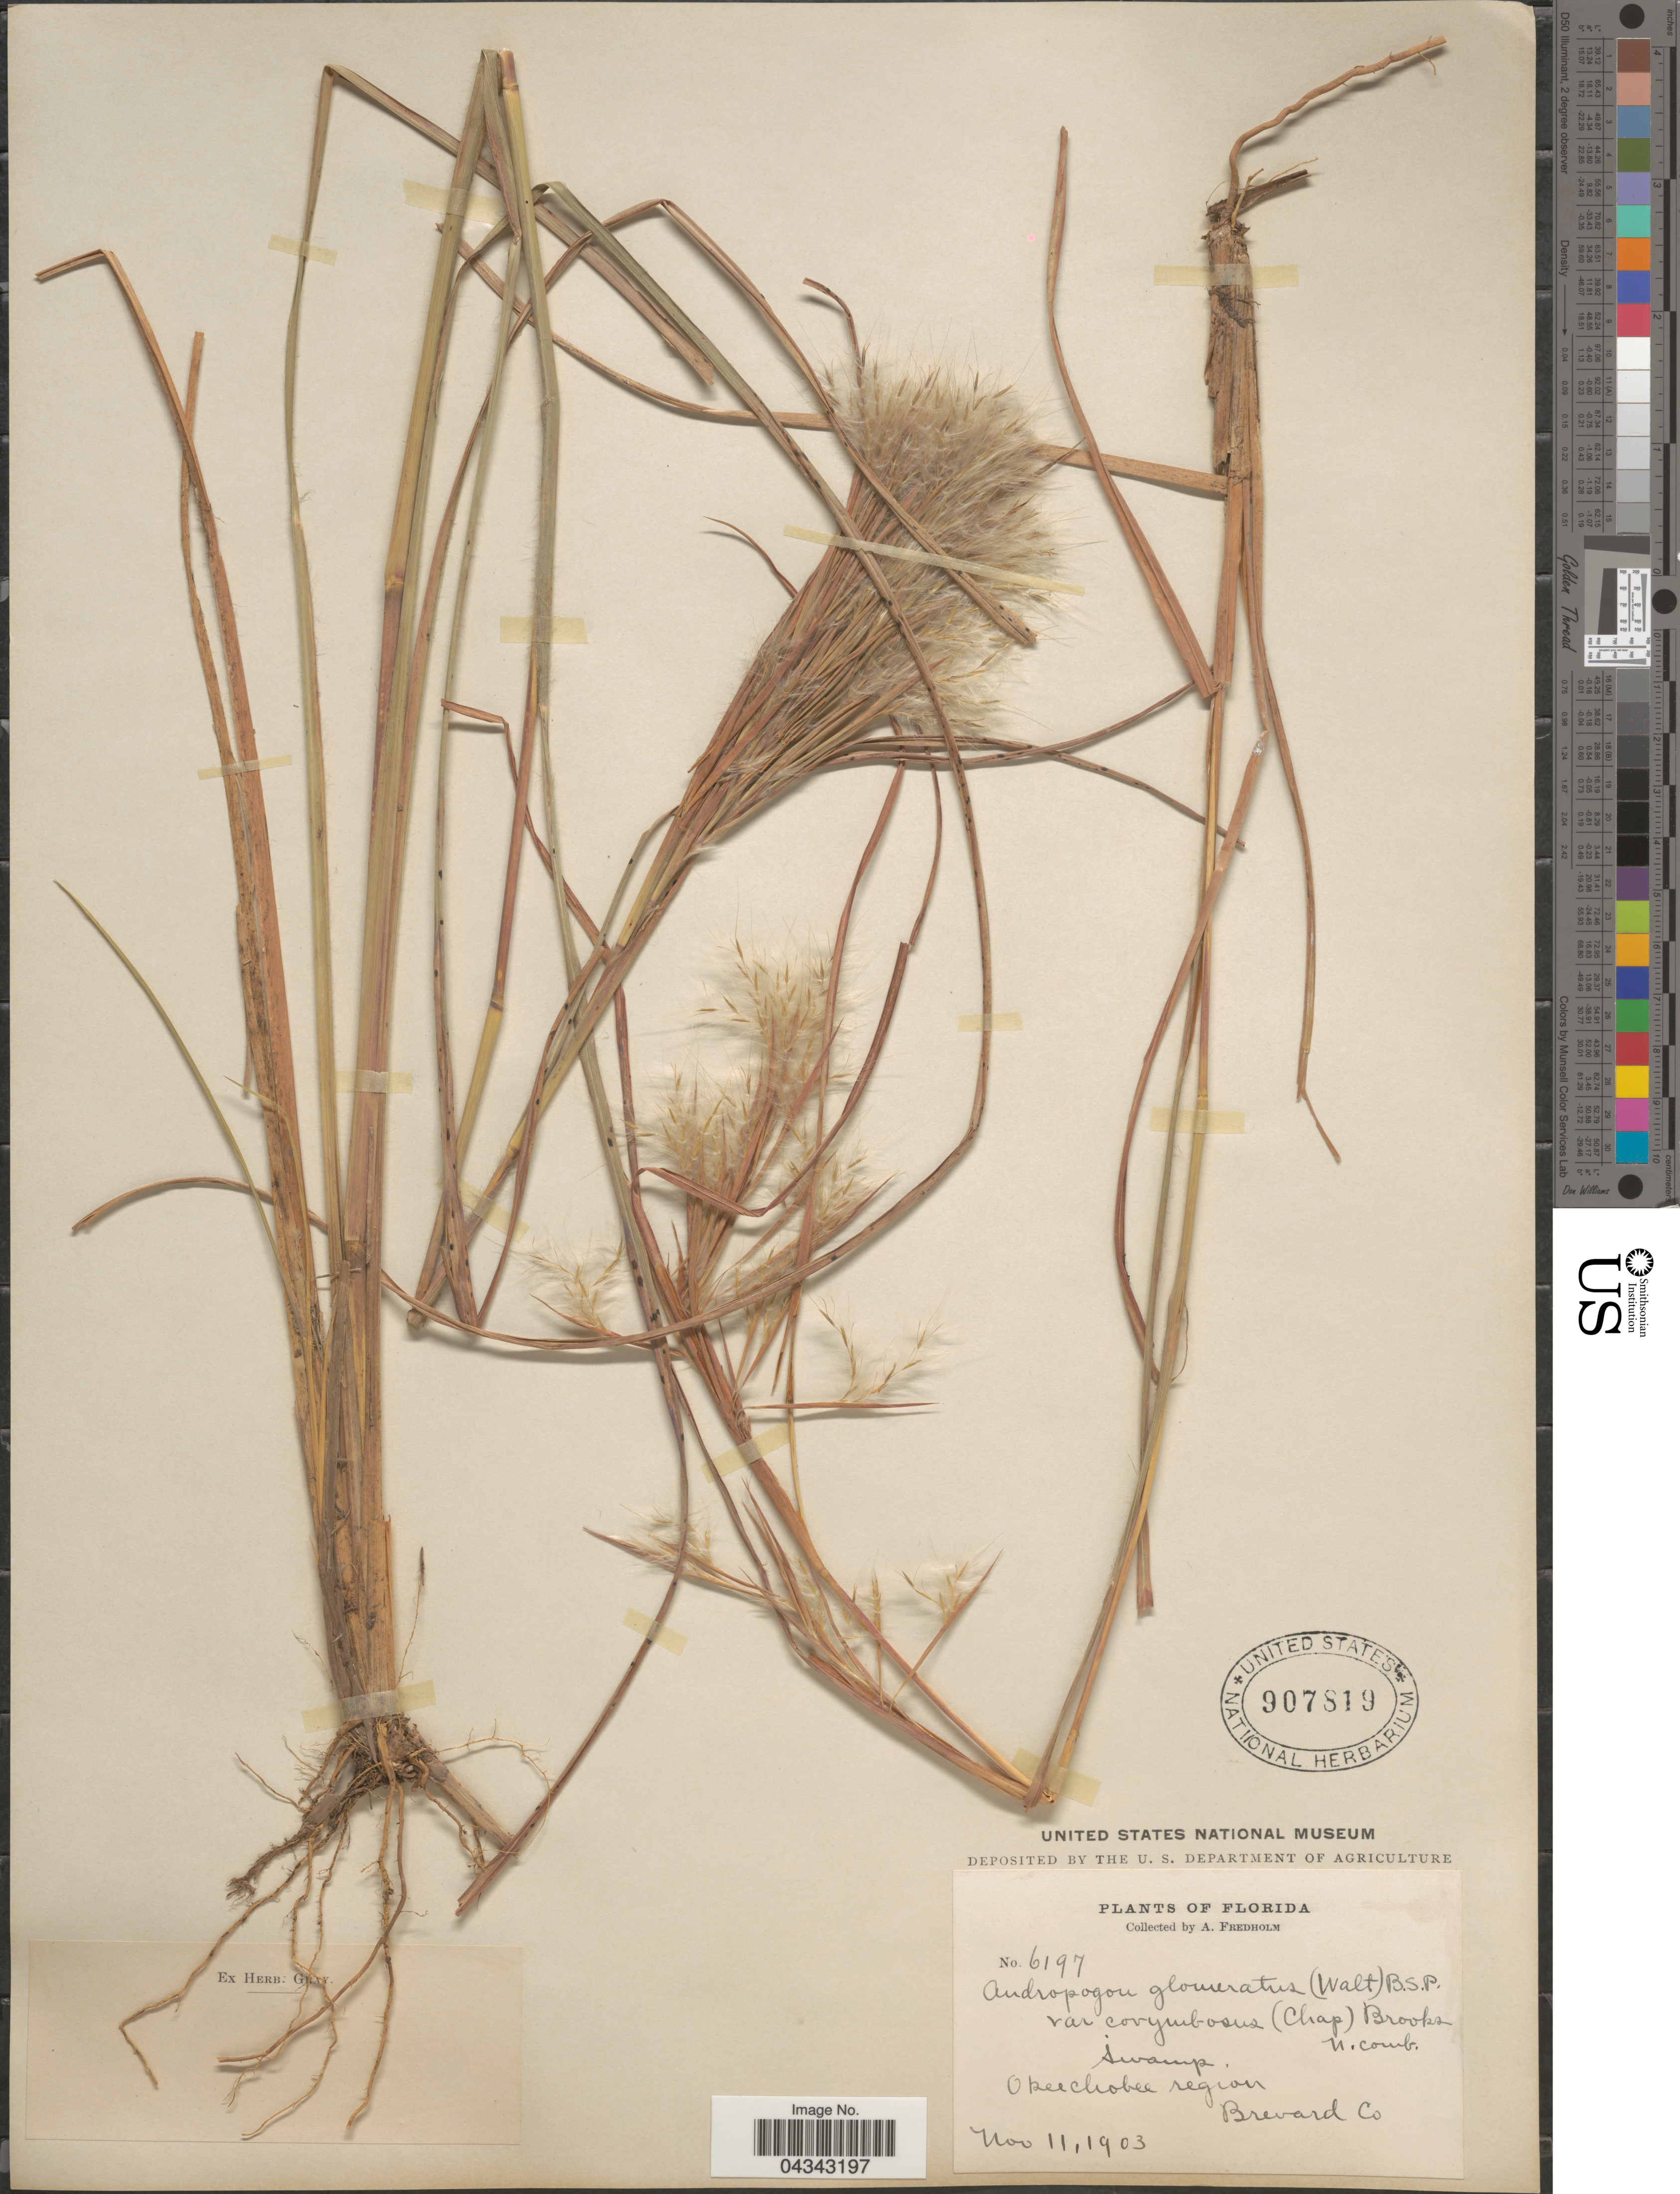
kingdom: Plantae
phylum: Tracheophyta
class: Liliopsida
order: Poales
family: Poaceae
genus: Andropogon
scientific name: Andropogon glomeratus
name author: (Walter) Britton, Stearns & Poggenb.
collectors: A. Fredholm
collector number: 6197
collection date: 1903-11-11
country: United States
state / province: Florida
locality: Okeechobee region. Brevard Co.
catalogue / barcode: US 907819